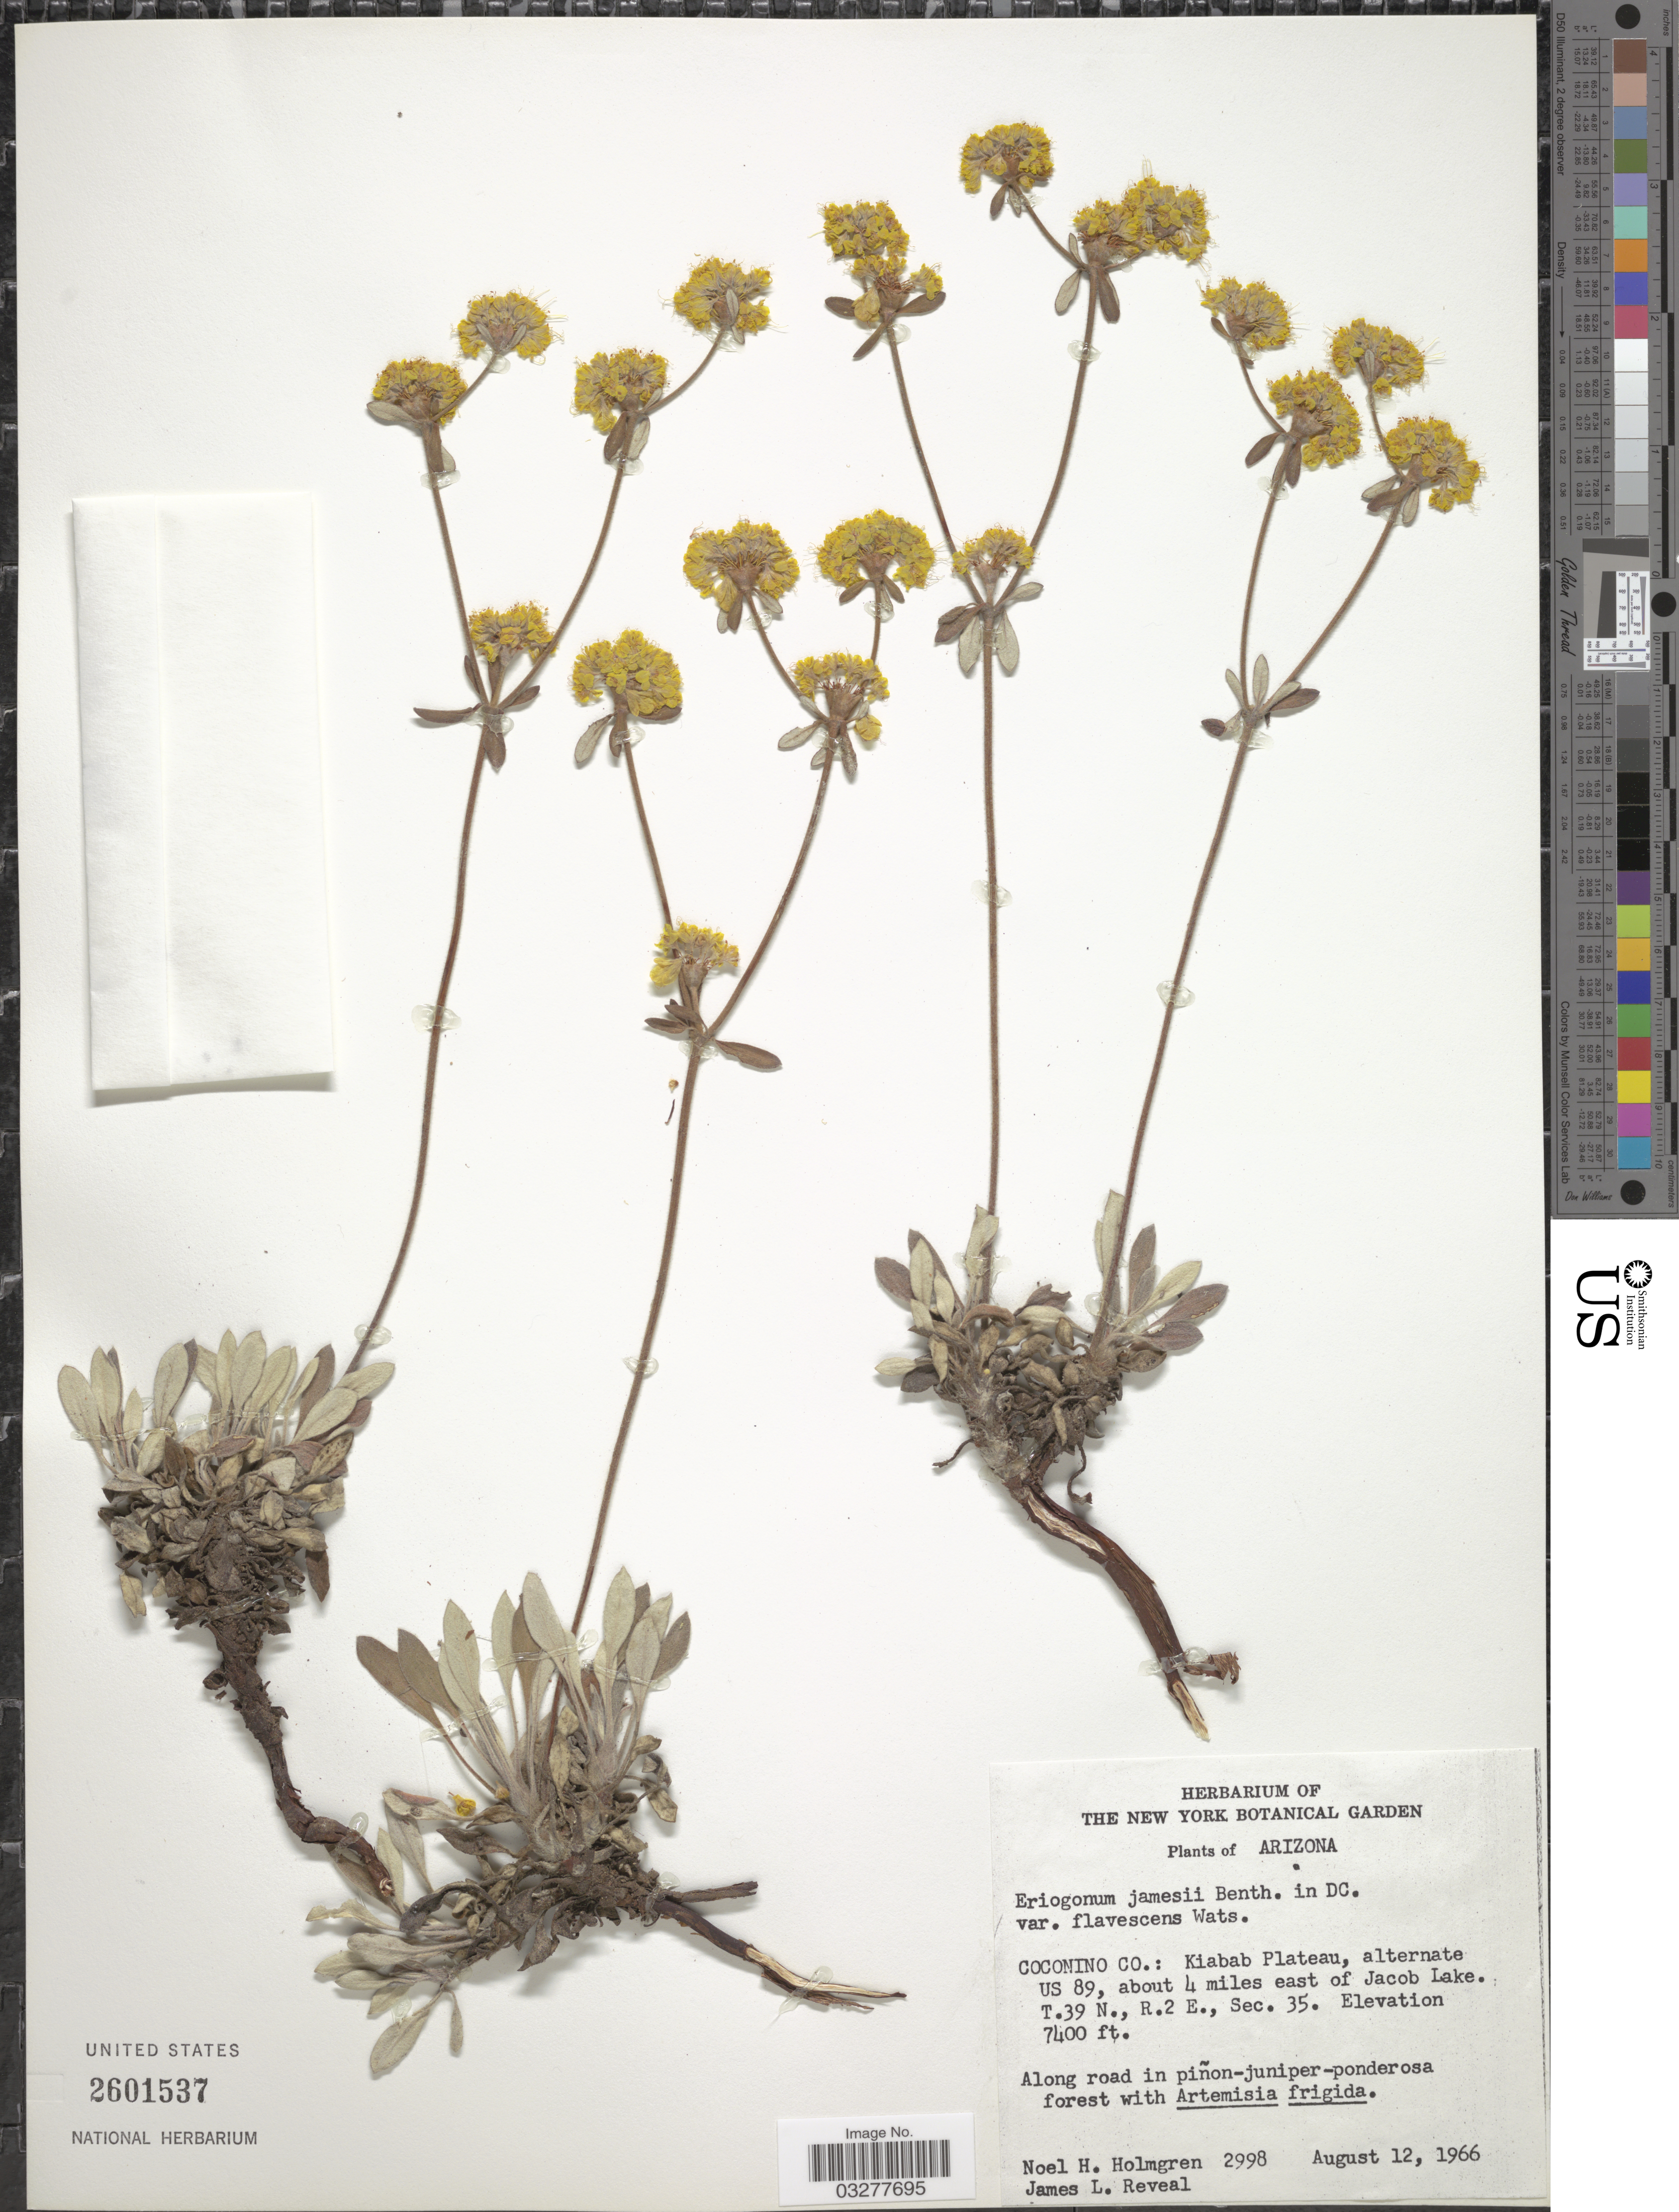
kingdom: Plantae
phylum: Tracheophyta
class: Magnoliopsida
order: Caryophyllales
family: Polygonaceae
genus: Eriogonum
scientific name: Eriogonum jamesii var. flavescens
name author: S. Watson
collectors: N. H. Holmgren & J. L. Reveal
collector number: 2998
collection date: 1966-08-12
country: United States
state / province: Arizona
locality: Coconino Co.: Kiabab Plateau, alternate US 89, about 4 miles east of Jacob Lake. T39N, R2E, Sec.35.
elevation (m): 2256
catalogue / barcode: US 2601537